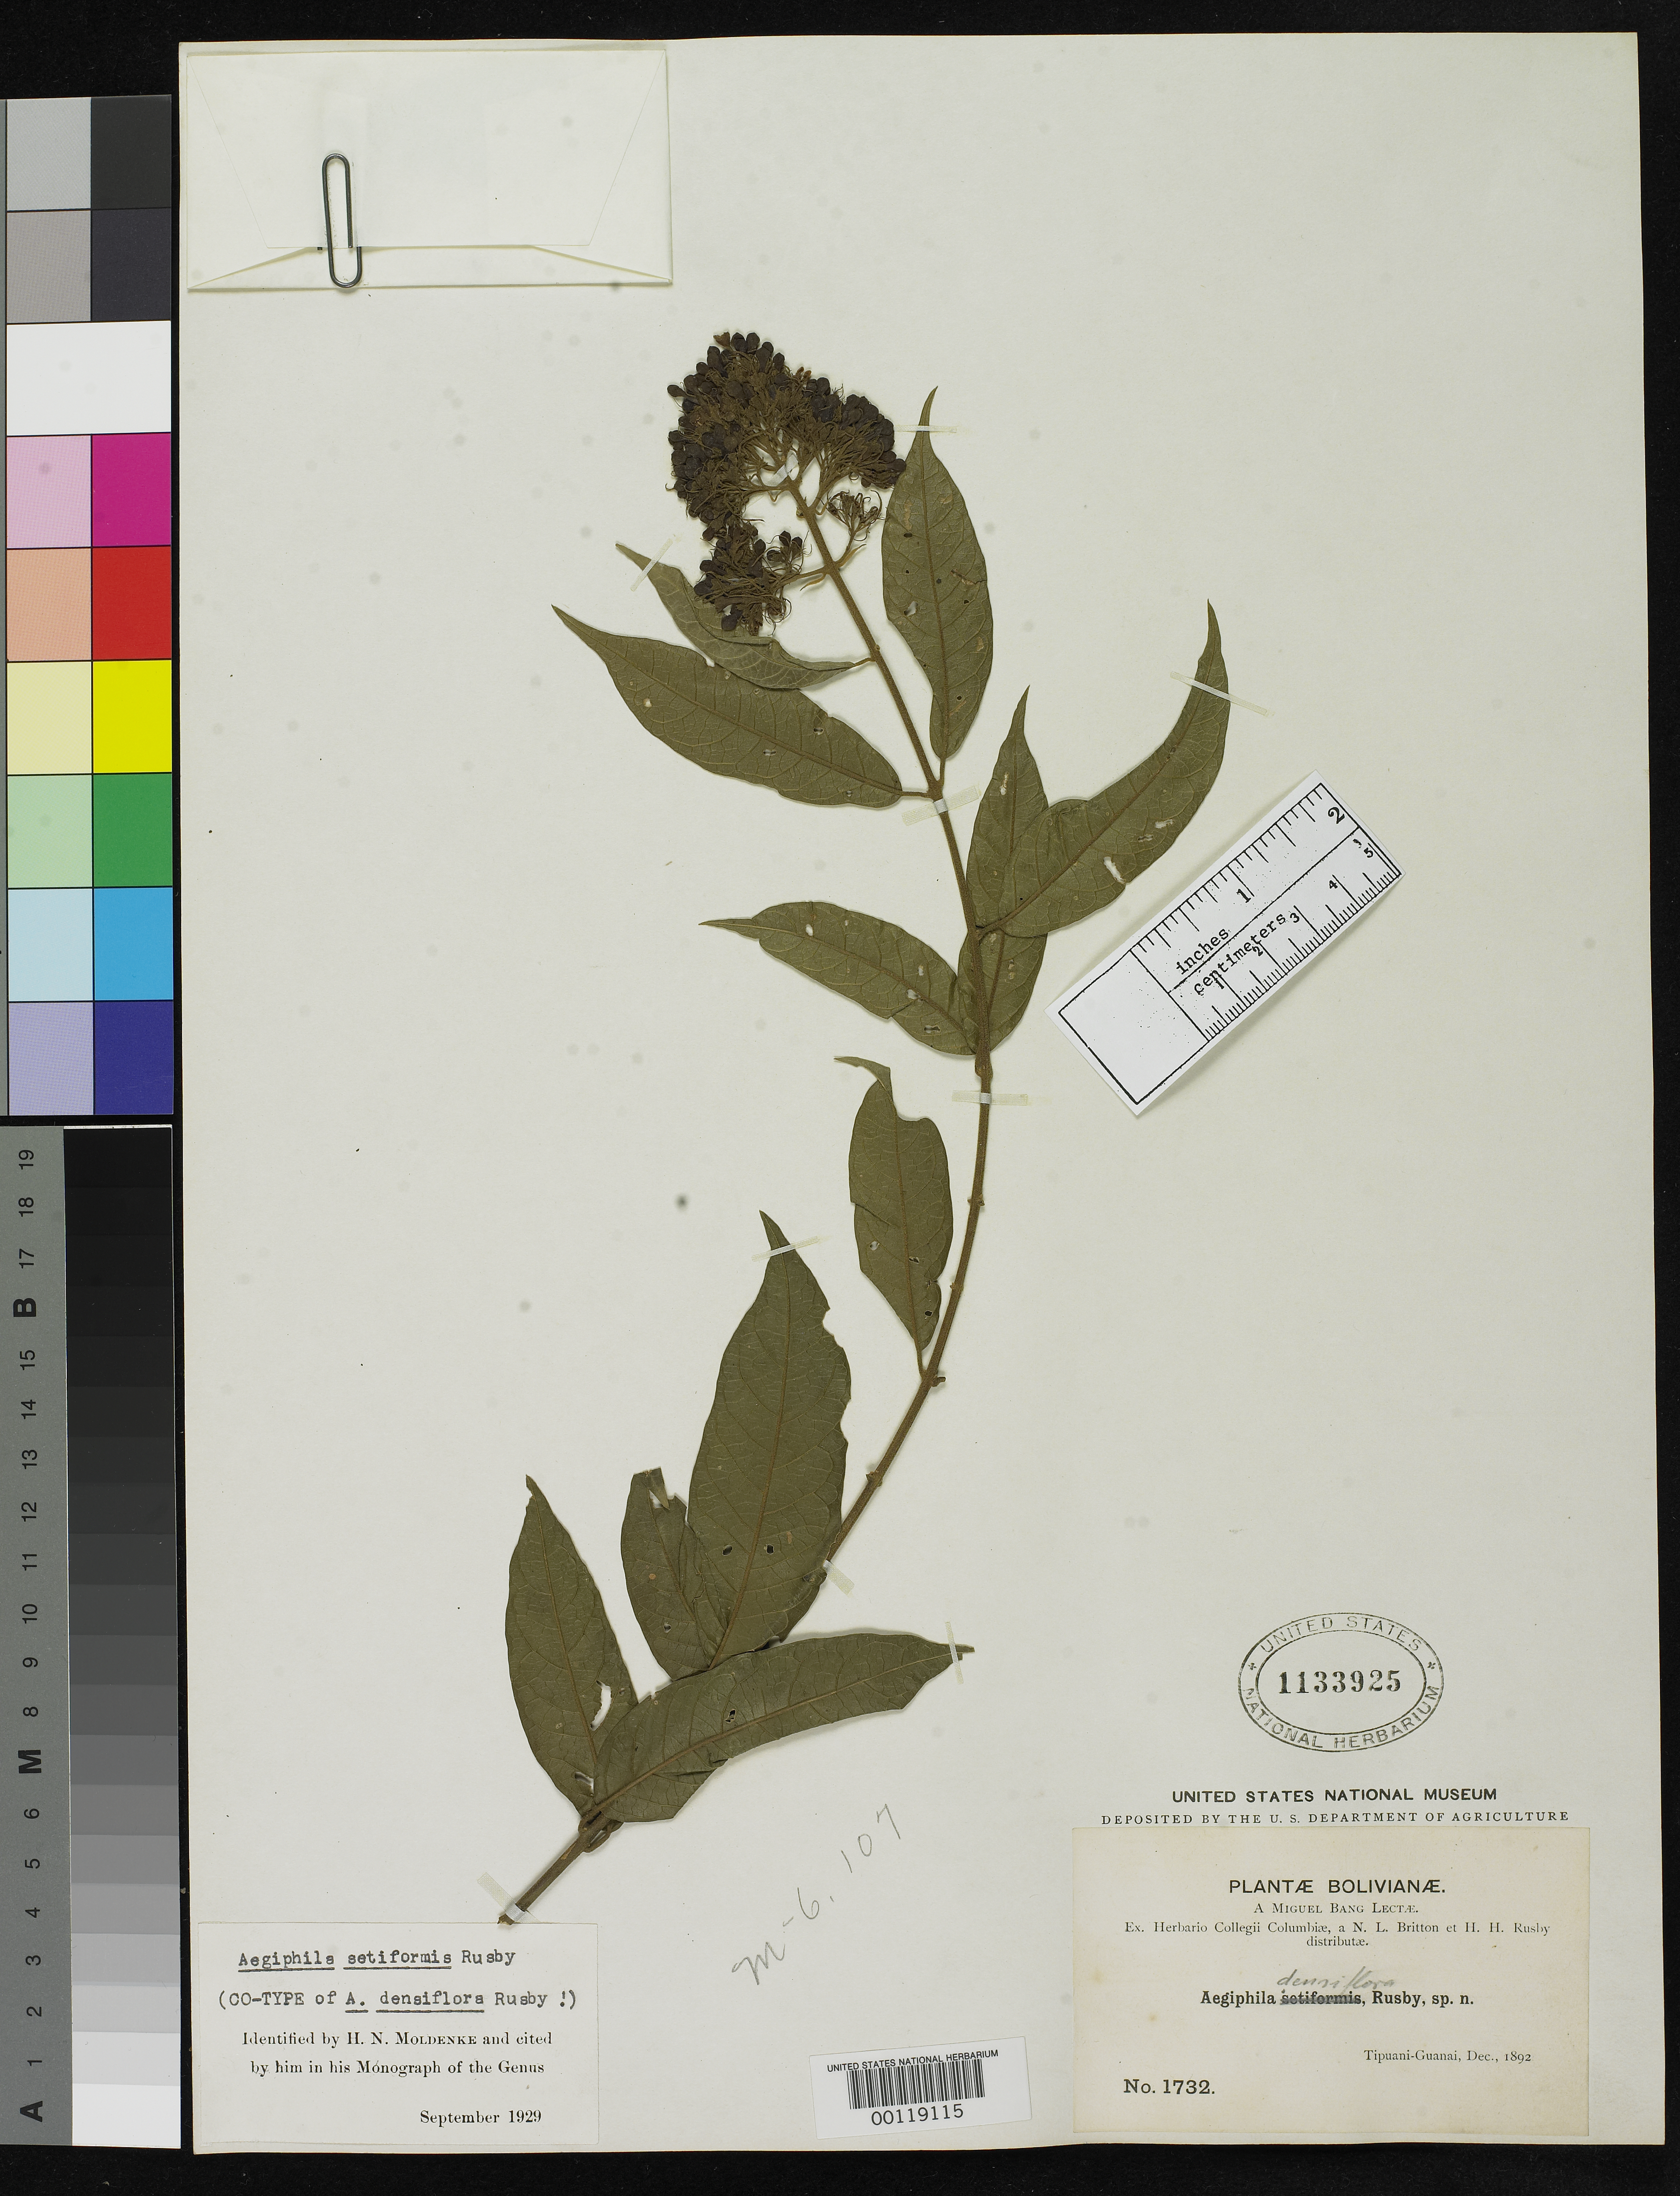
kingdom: Plantae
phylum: Tracheophyta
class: Magnoliopsida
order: Lamiales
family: Lamiaceae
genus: Aegiphila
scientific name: Aegiphila densiflora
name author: Rusby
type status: Isotype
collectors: M. Bang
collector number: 1732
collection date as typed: Dec 1892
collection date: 1892-12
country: Bolivia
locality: Tipuani-Guanai.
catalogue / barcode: US 1133925